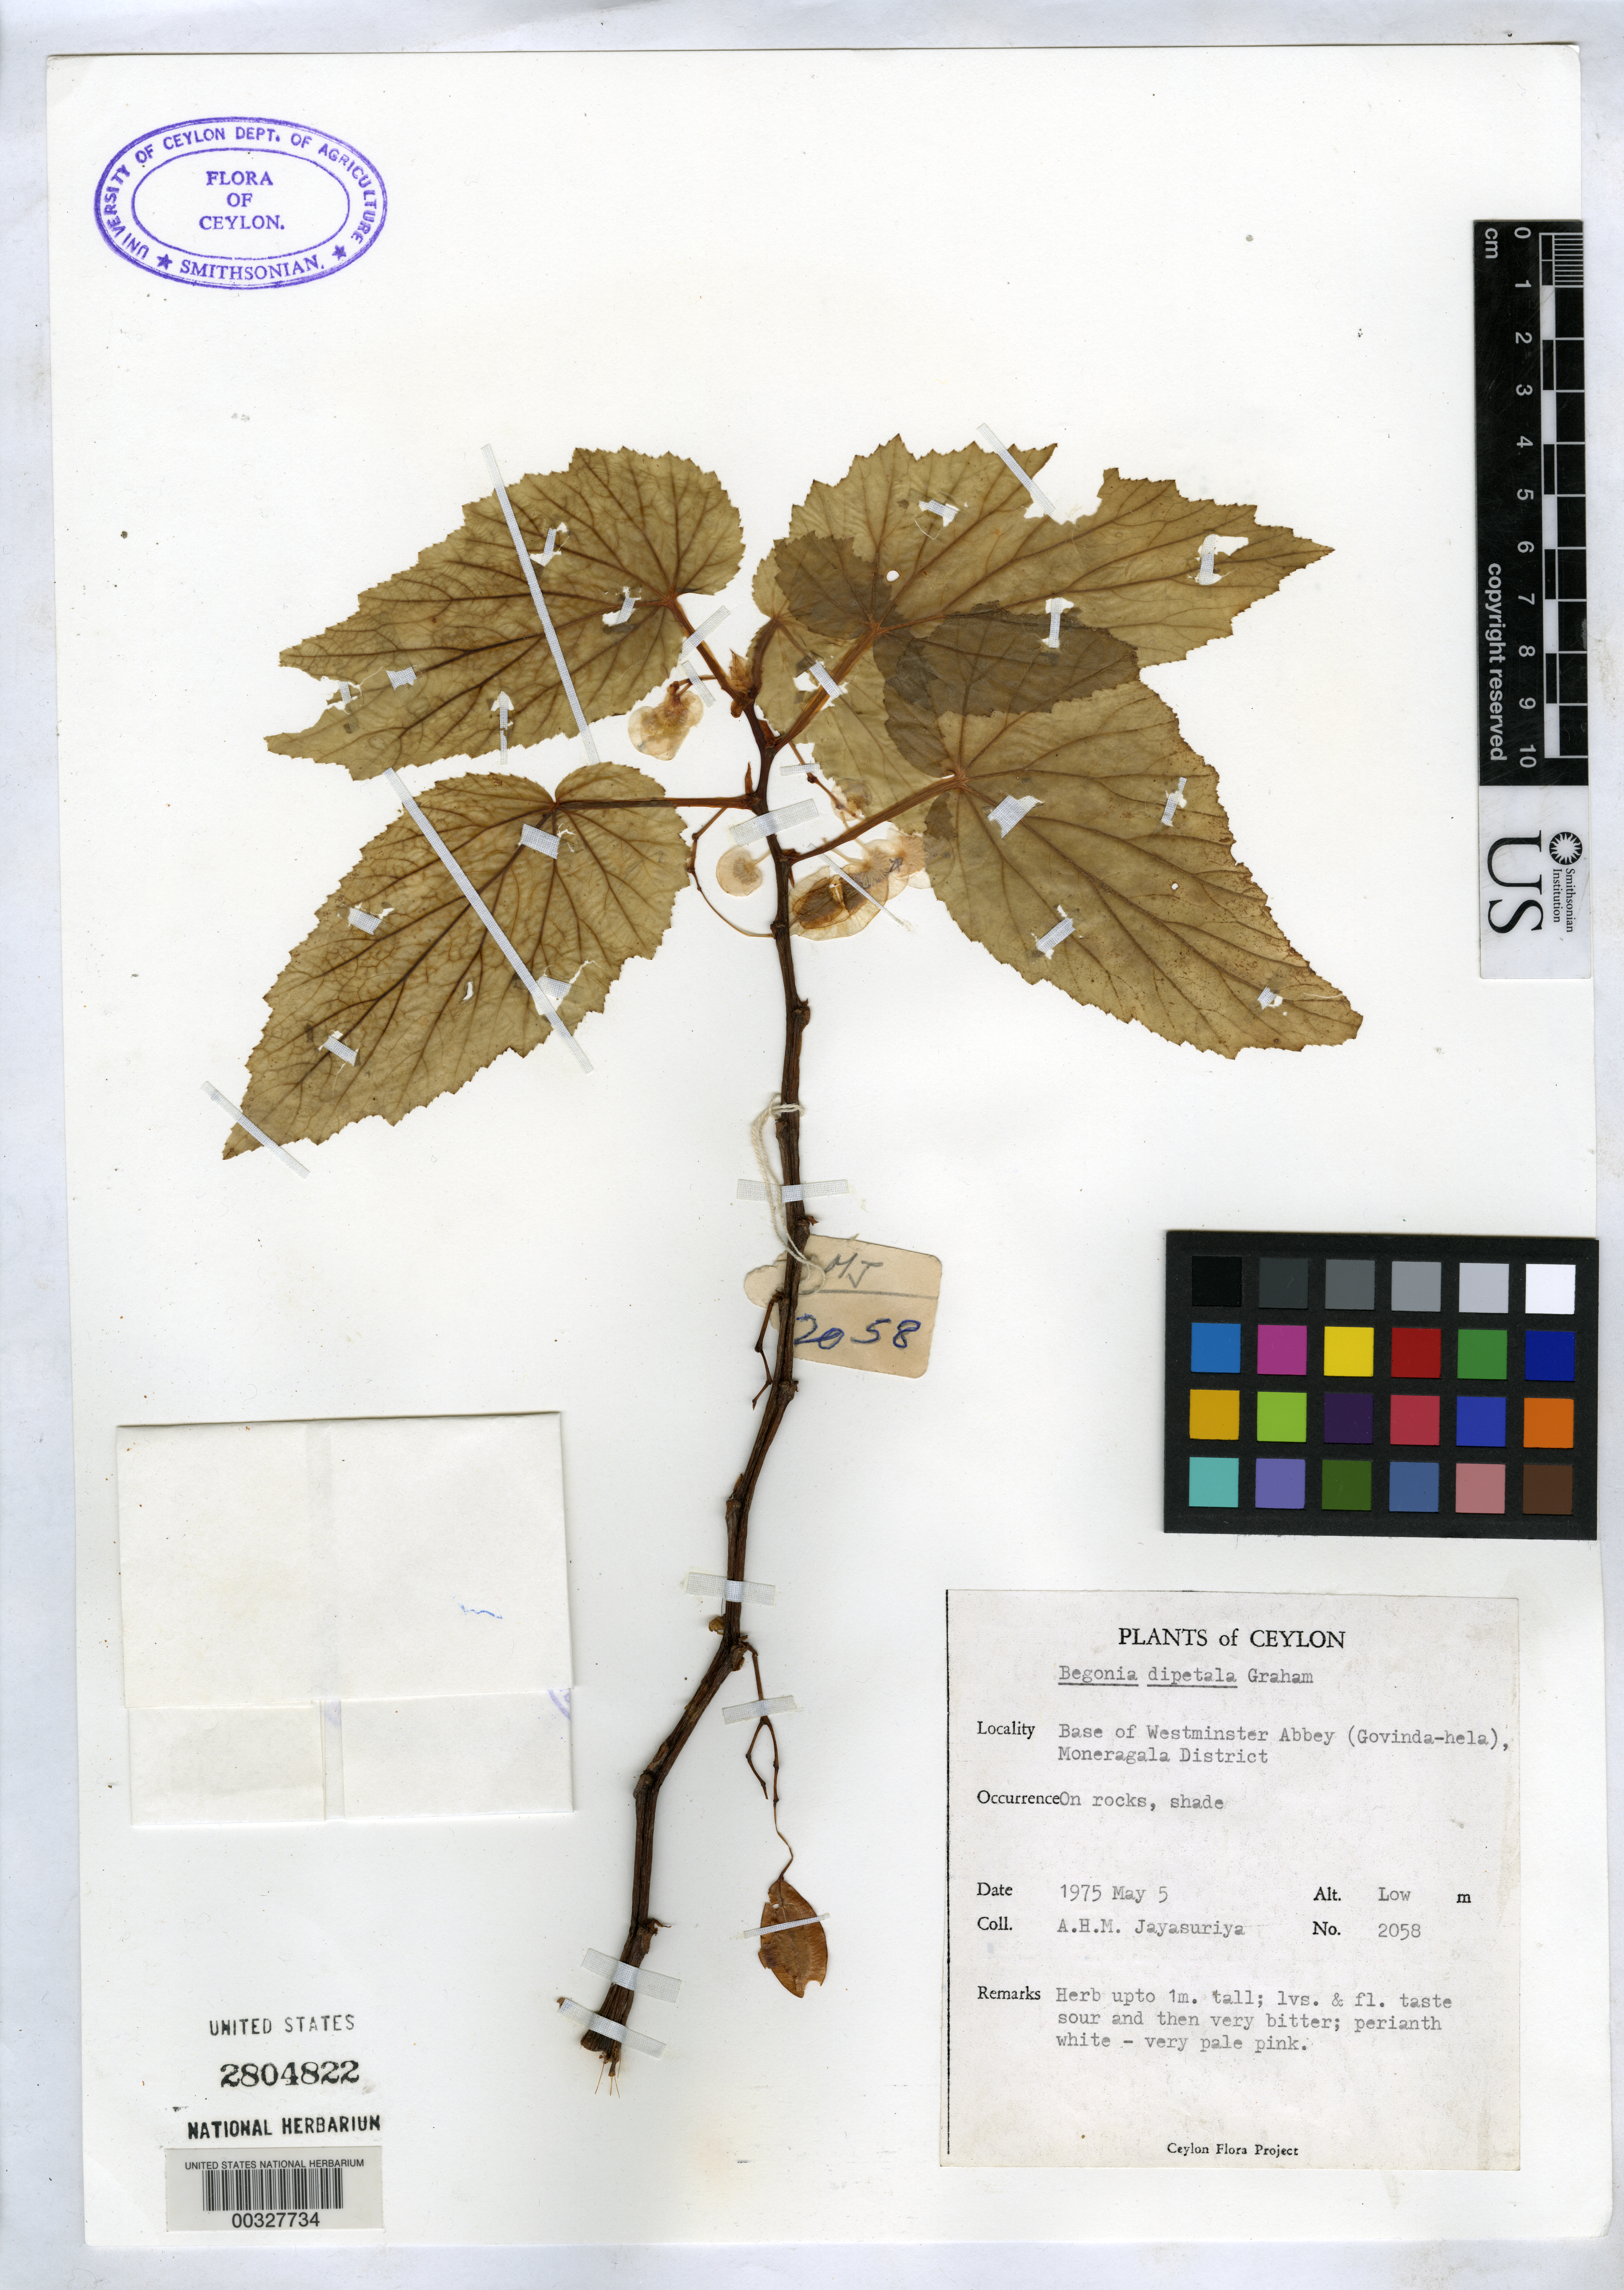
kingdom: Plantae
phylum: Tracheophyta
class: Magnoliopsida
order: Cucurbitales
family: Begoniaceae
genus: Begonia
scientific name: Begonia dipetala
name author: Graham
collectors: A. H. Jayasuriya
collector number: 2058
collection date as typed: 05 May 1975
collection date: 1975-05-05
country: Sri Lanka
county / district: Moneragala Dist.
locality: Base of westminister abbey, govinda-hela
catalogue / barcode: US 2804822